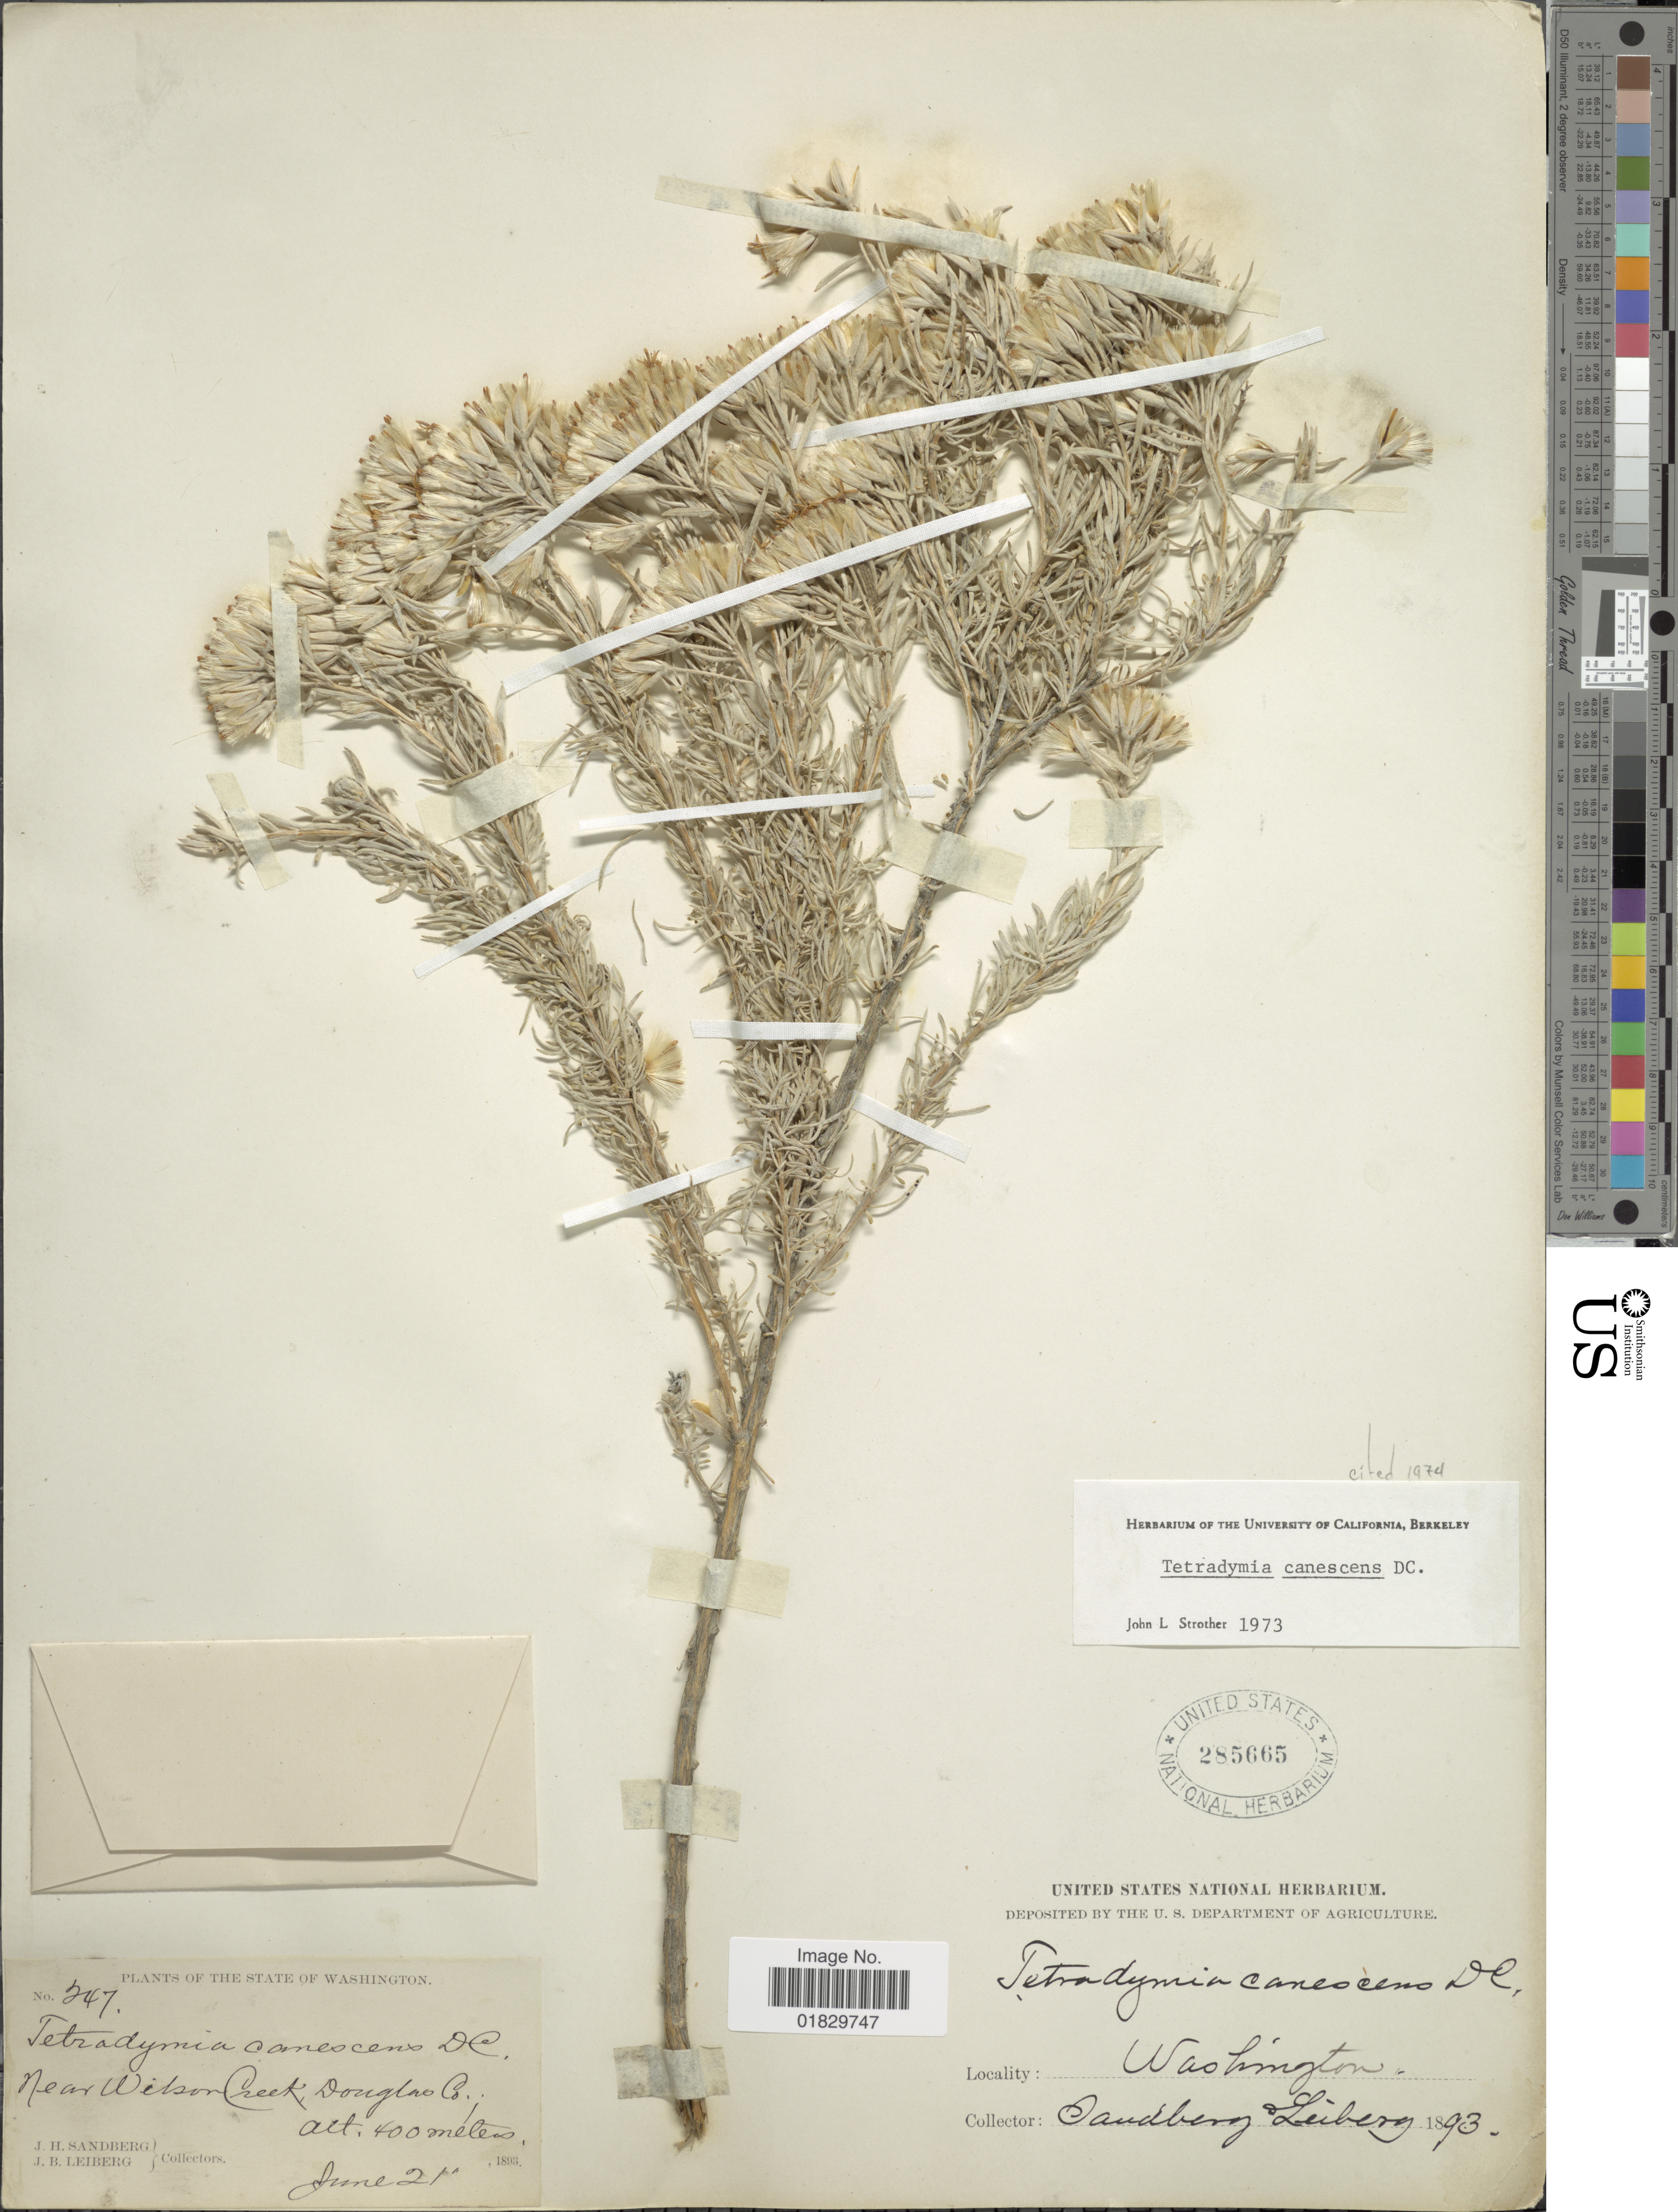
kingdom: Plantae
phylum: Tracheophyta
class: Magnoliopsida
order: Asterales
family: Asteraceae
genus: Tetradymia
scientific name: Tetradymia canescens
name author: DC.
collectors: J. H. Sandberg & J. B. Leiberg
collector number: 247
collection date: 1893-06-21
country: United States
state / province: Washington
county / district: Douglas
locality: State of Washington. Near Wilson Creek, Douglas Co.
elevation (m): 400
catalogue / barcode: US 285665